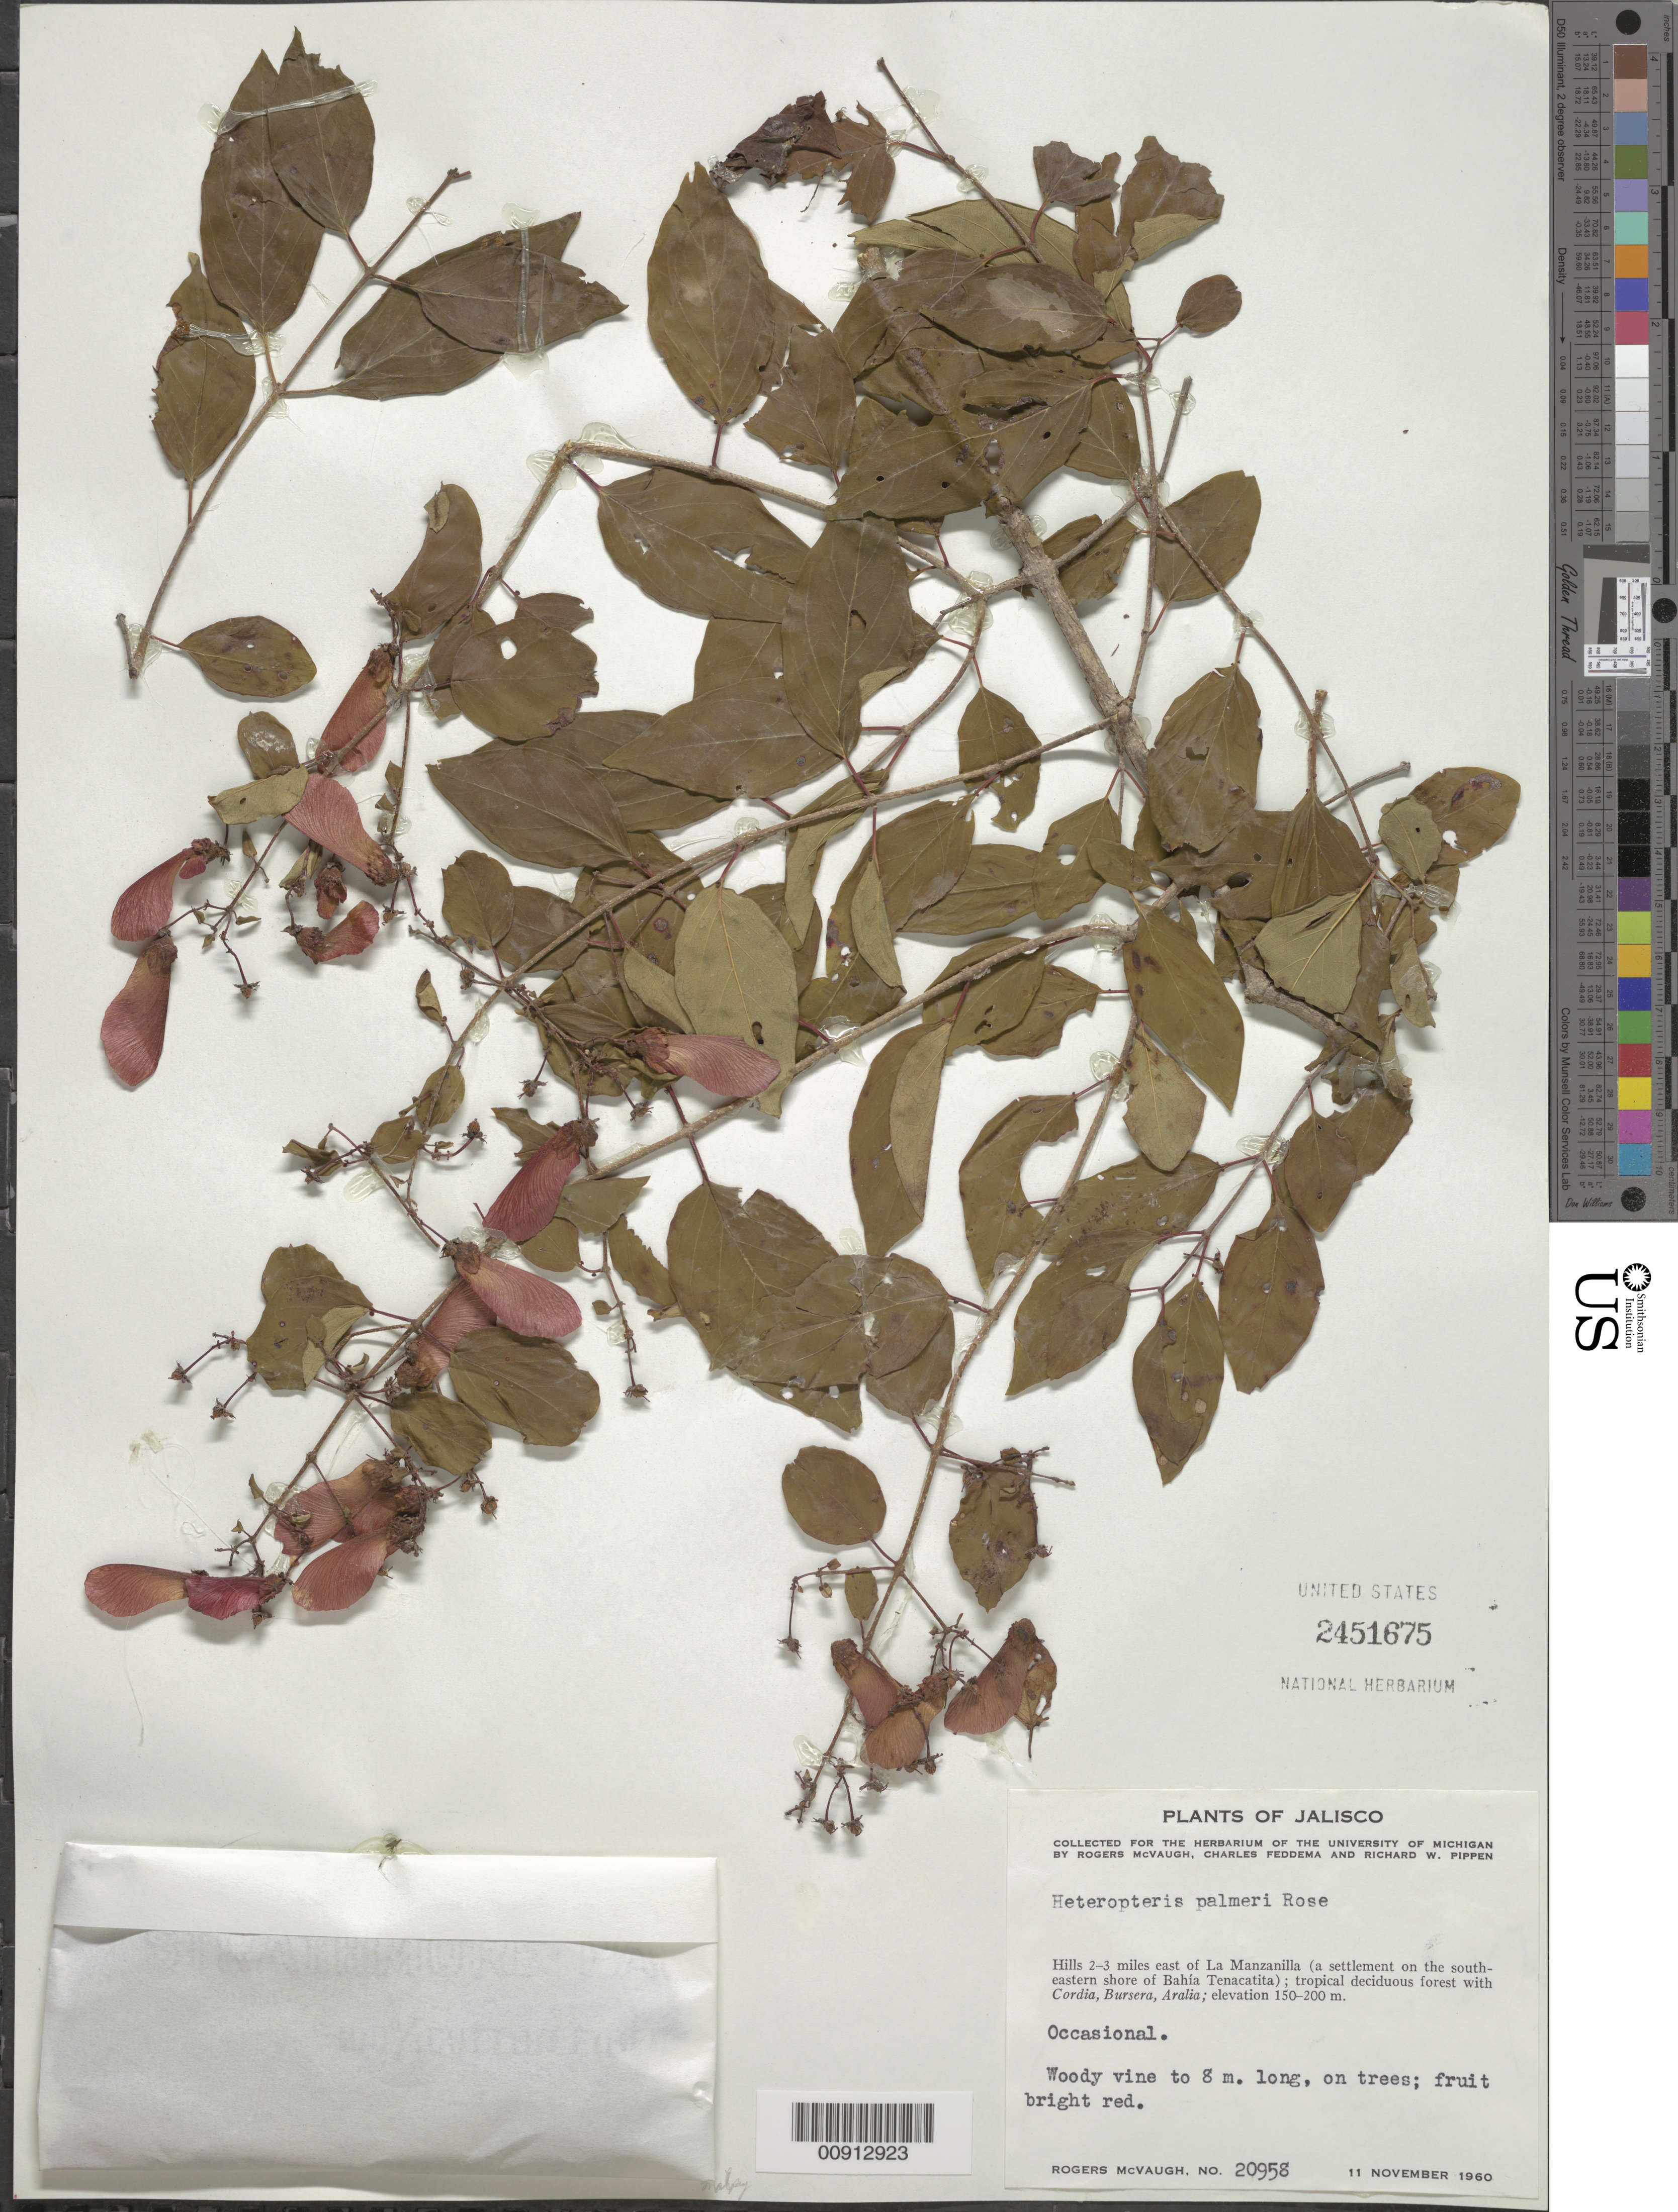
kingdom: Plantae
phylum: Tracheophyta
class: Magnoliopsida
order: Malpighiales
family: Malpighiaceae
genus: Heteropterys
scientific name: Heteropterys palmeri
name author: Rose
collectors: R. McVaugh, C. Feddema & R. W. Pippen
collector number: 20958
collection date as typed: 11 Nov 1960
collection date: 1960-11-11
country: Mexico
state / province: Jalisco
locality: Hills 2-3 miles east of La Manzanilla (a settlement on the south-eastern shore of Bahía Tenacatita).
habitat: Tropical deciduous forest with Cordia, Bursera, Aralia. Vine on trees.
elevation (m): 200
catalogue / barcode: US 2451675